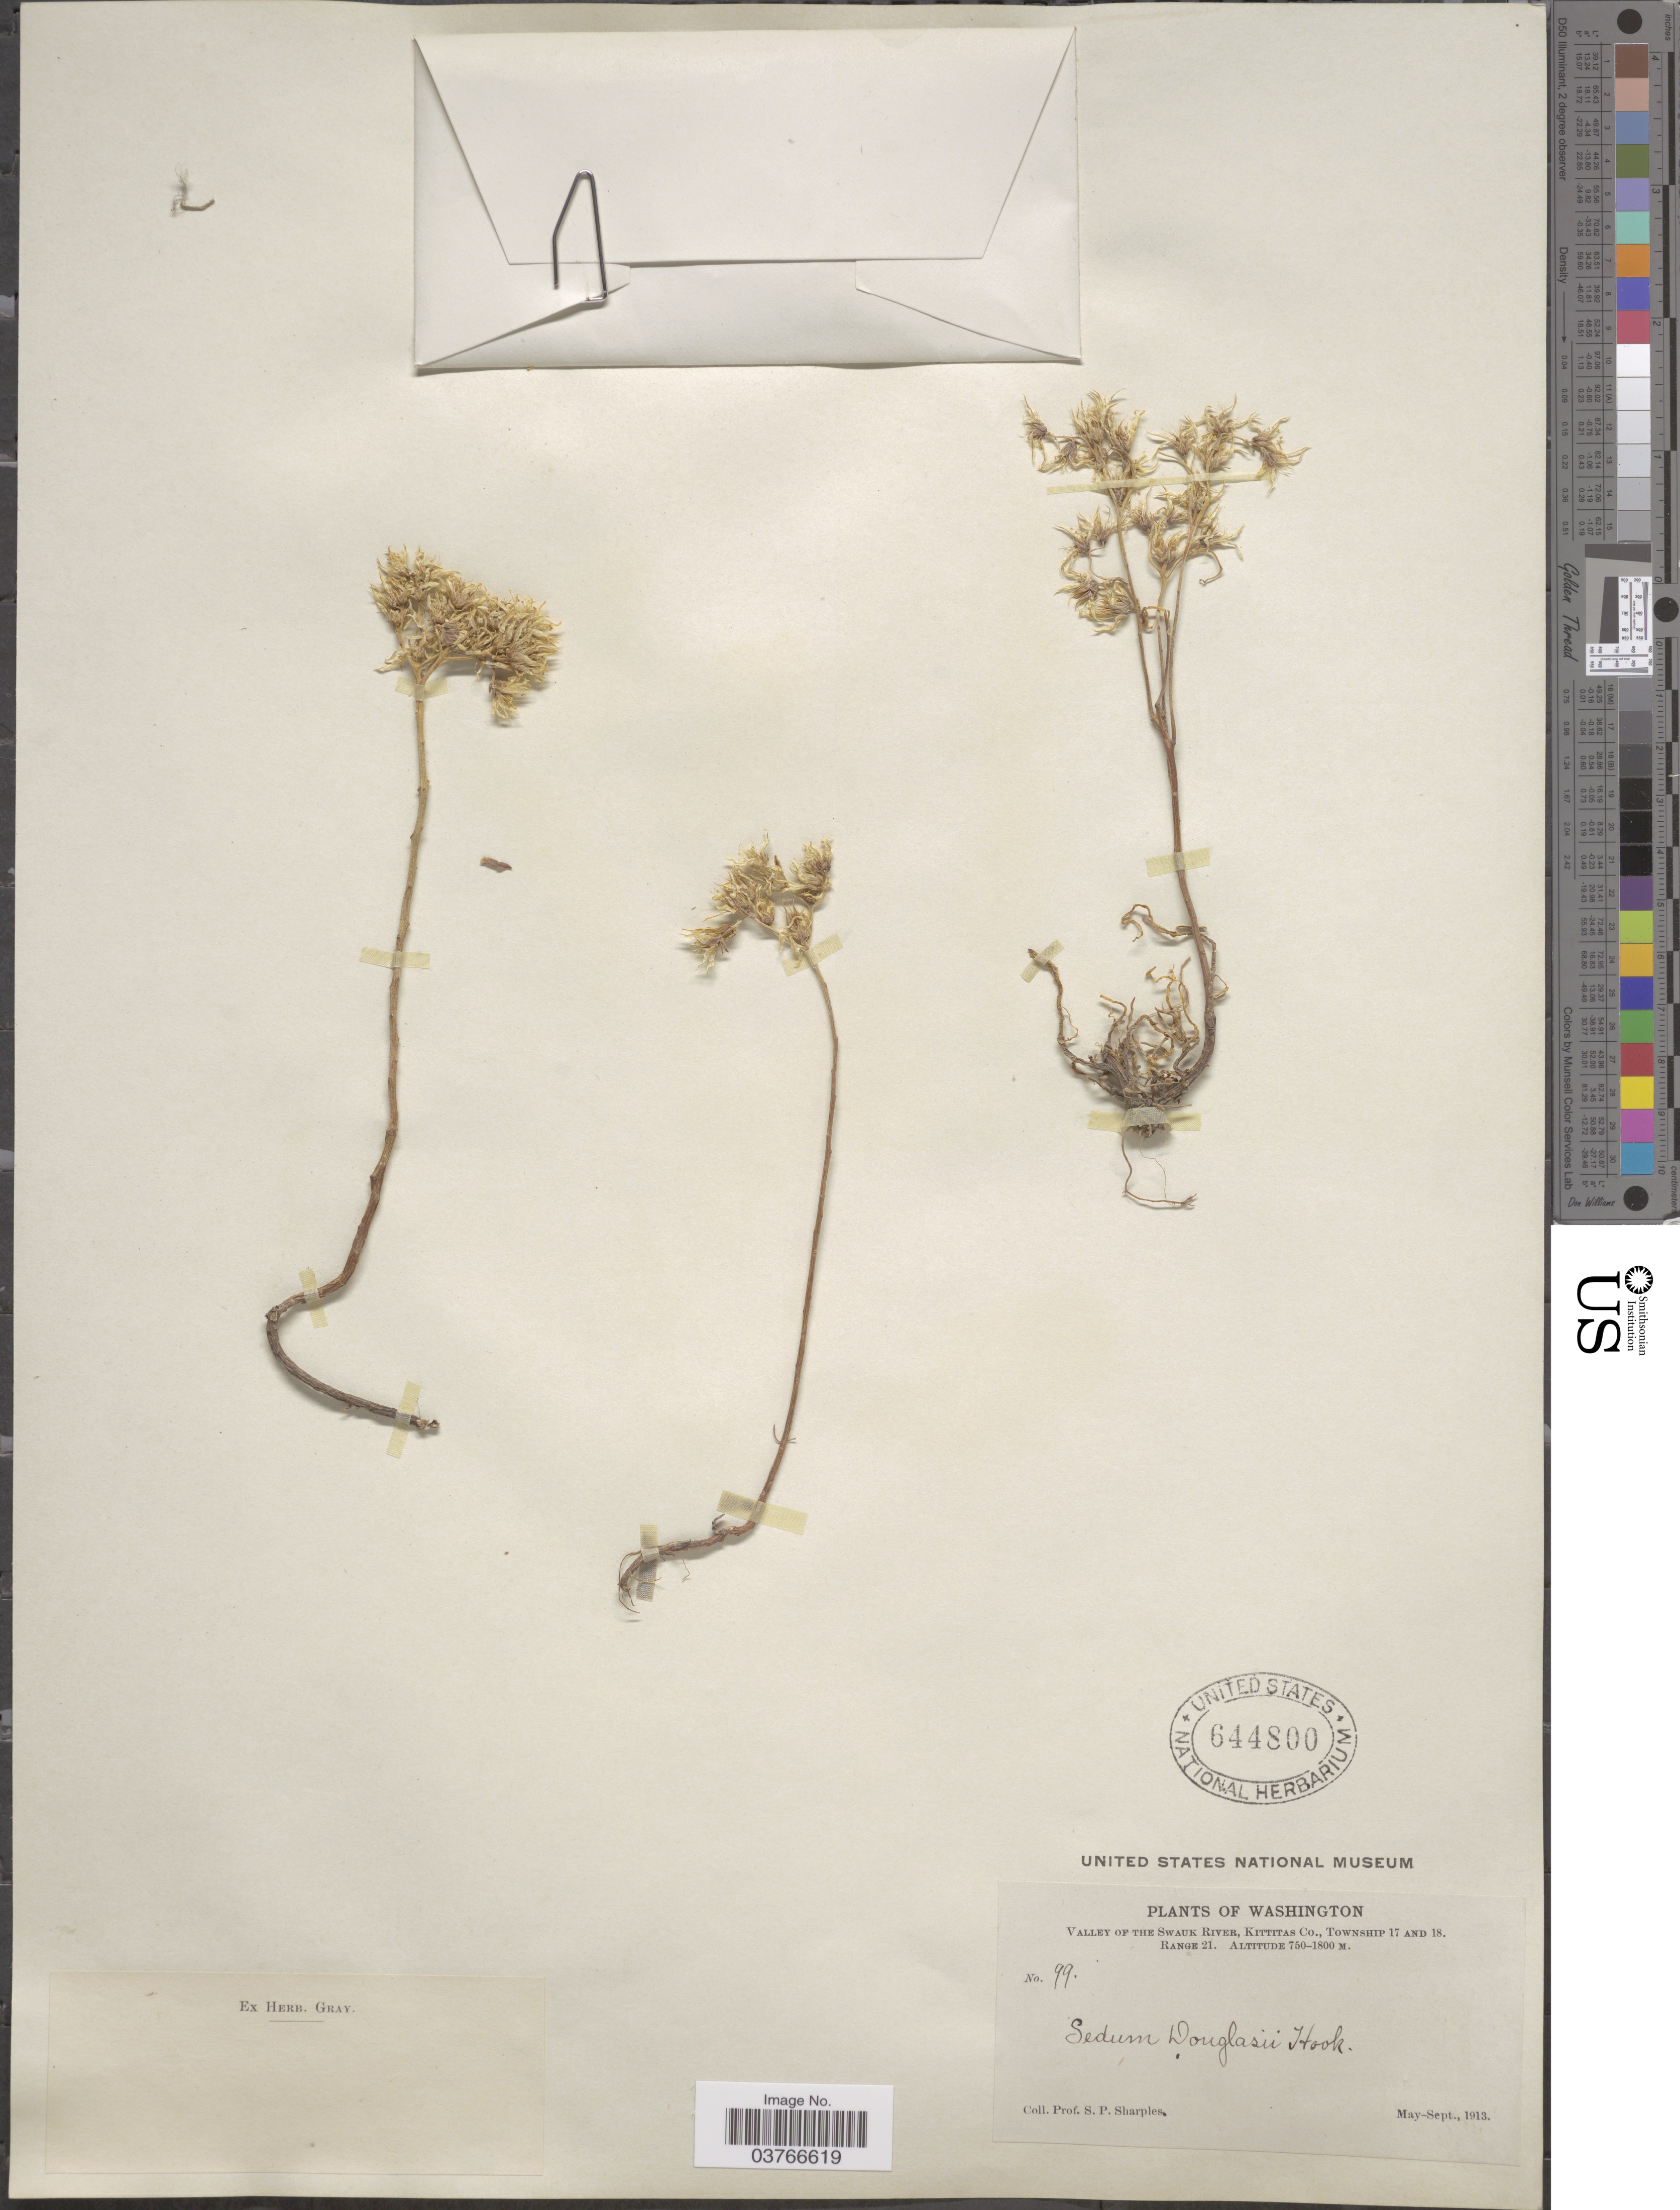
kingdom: Plantae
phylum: Tracheophyta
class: Magnoliopsida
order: Saxifragales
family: Crassulaceae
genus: Sedum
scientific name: Sedum stenopetalum var. stenopetalum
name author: Pursh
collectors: S. Sharples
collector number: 99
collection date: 1913-05/1913-09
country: United States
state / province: Washington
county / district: Kittitas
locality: Valley of the Swauk River, Kittitas Co., Township 17 and 18. Range 21.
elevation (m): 750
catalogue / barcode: US 644800